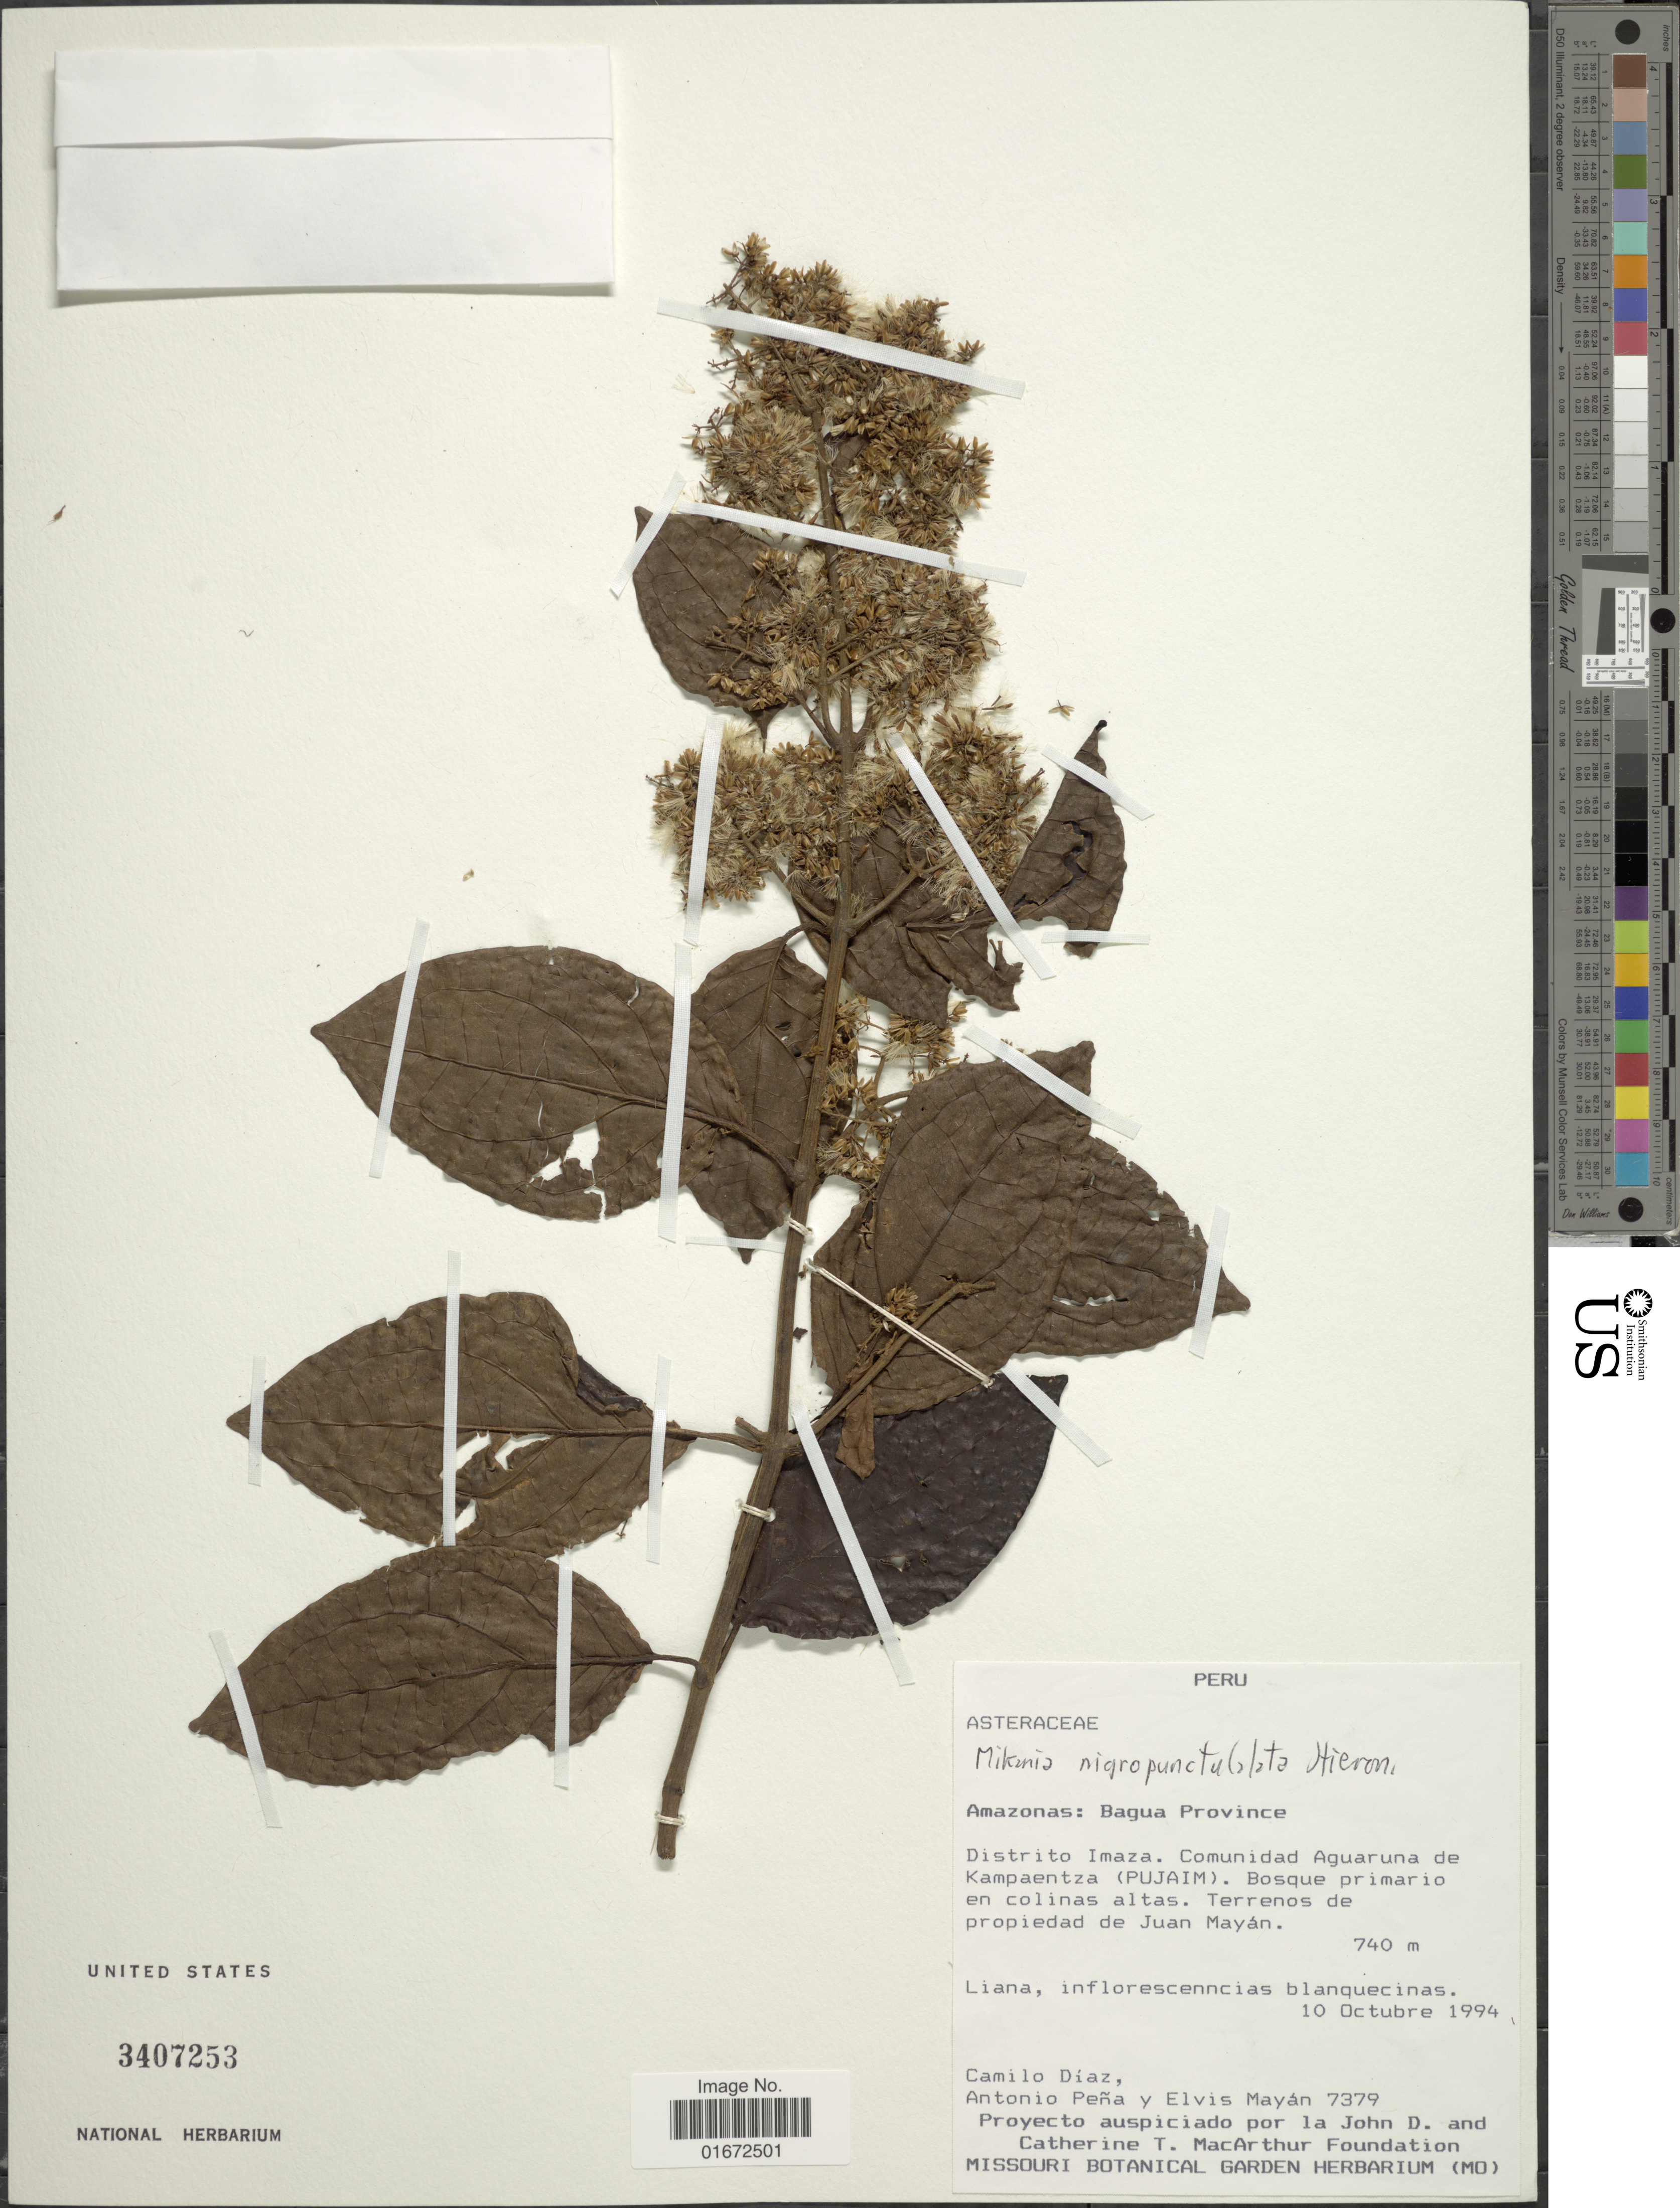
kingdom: Plantae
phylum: Tracheophyta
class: Magnoliopsida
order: Asterales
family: Asteraceae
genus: Mikania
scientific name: Mikania mathewsii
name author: B.L. Rob.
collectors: C. Díaz, A. Peña & E. Mayan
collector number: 7379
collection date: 1994-10-10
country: Peru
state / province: Amazonas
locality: Amazonas: Bagua Province. Distrito Imaza. Comunidad Aguaruna de Kampaentza (PUJAIM). Bosque primario en colinas altas. Terrenos de propiedad de Juan Mayán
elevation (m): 740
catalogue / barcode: US 3407253